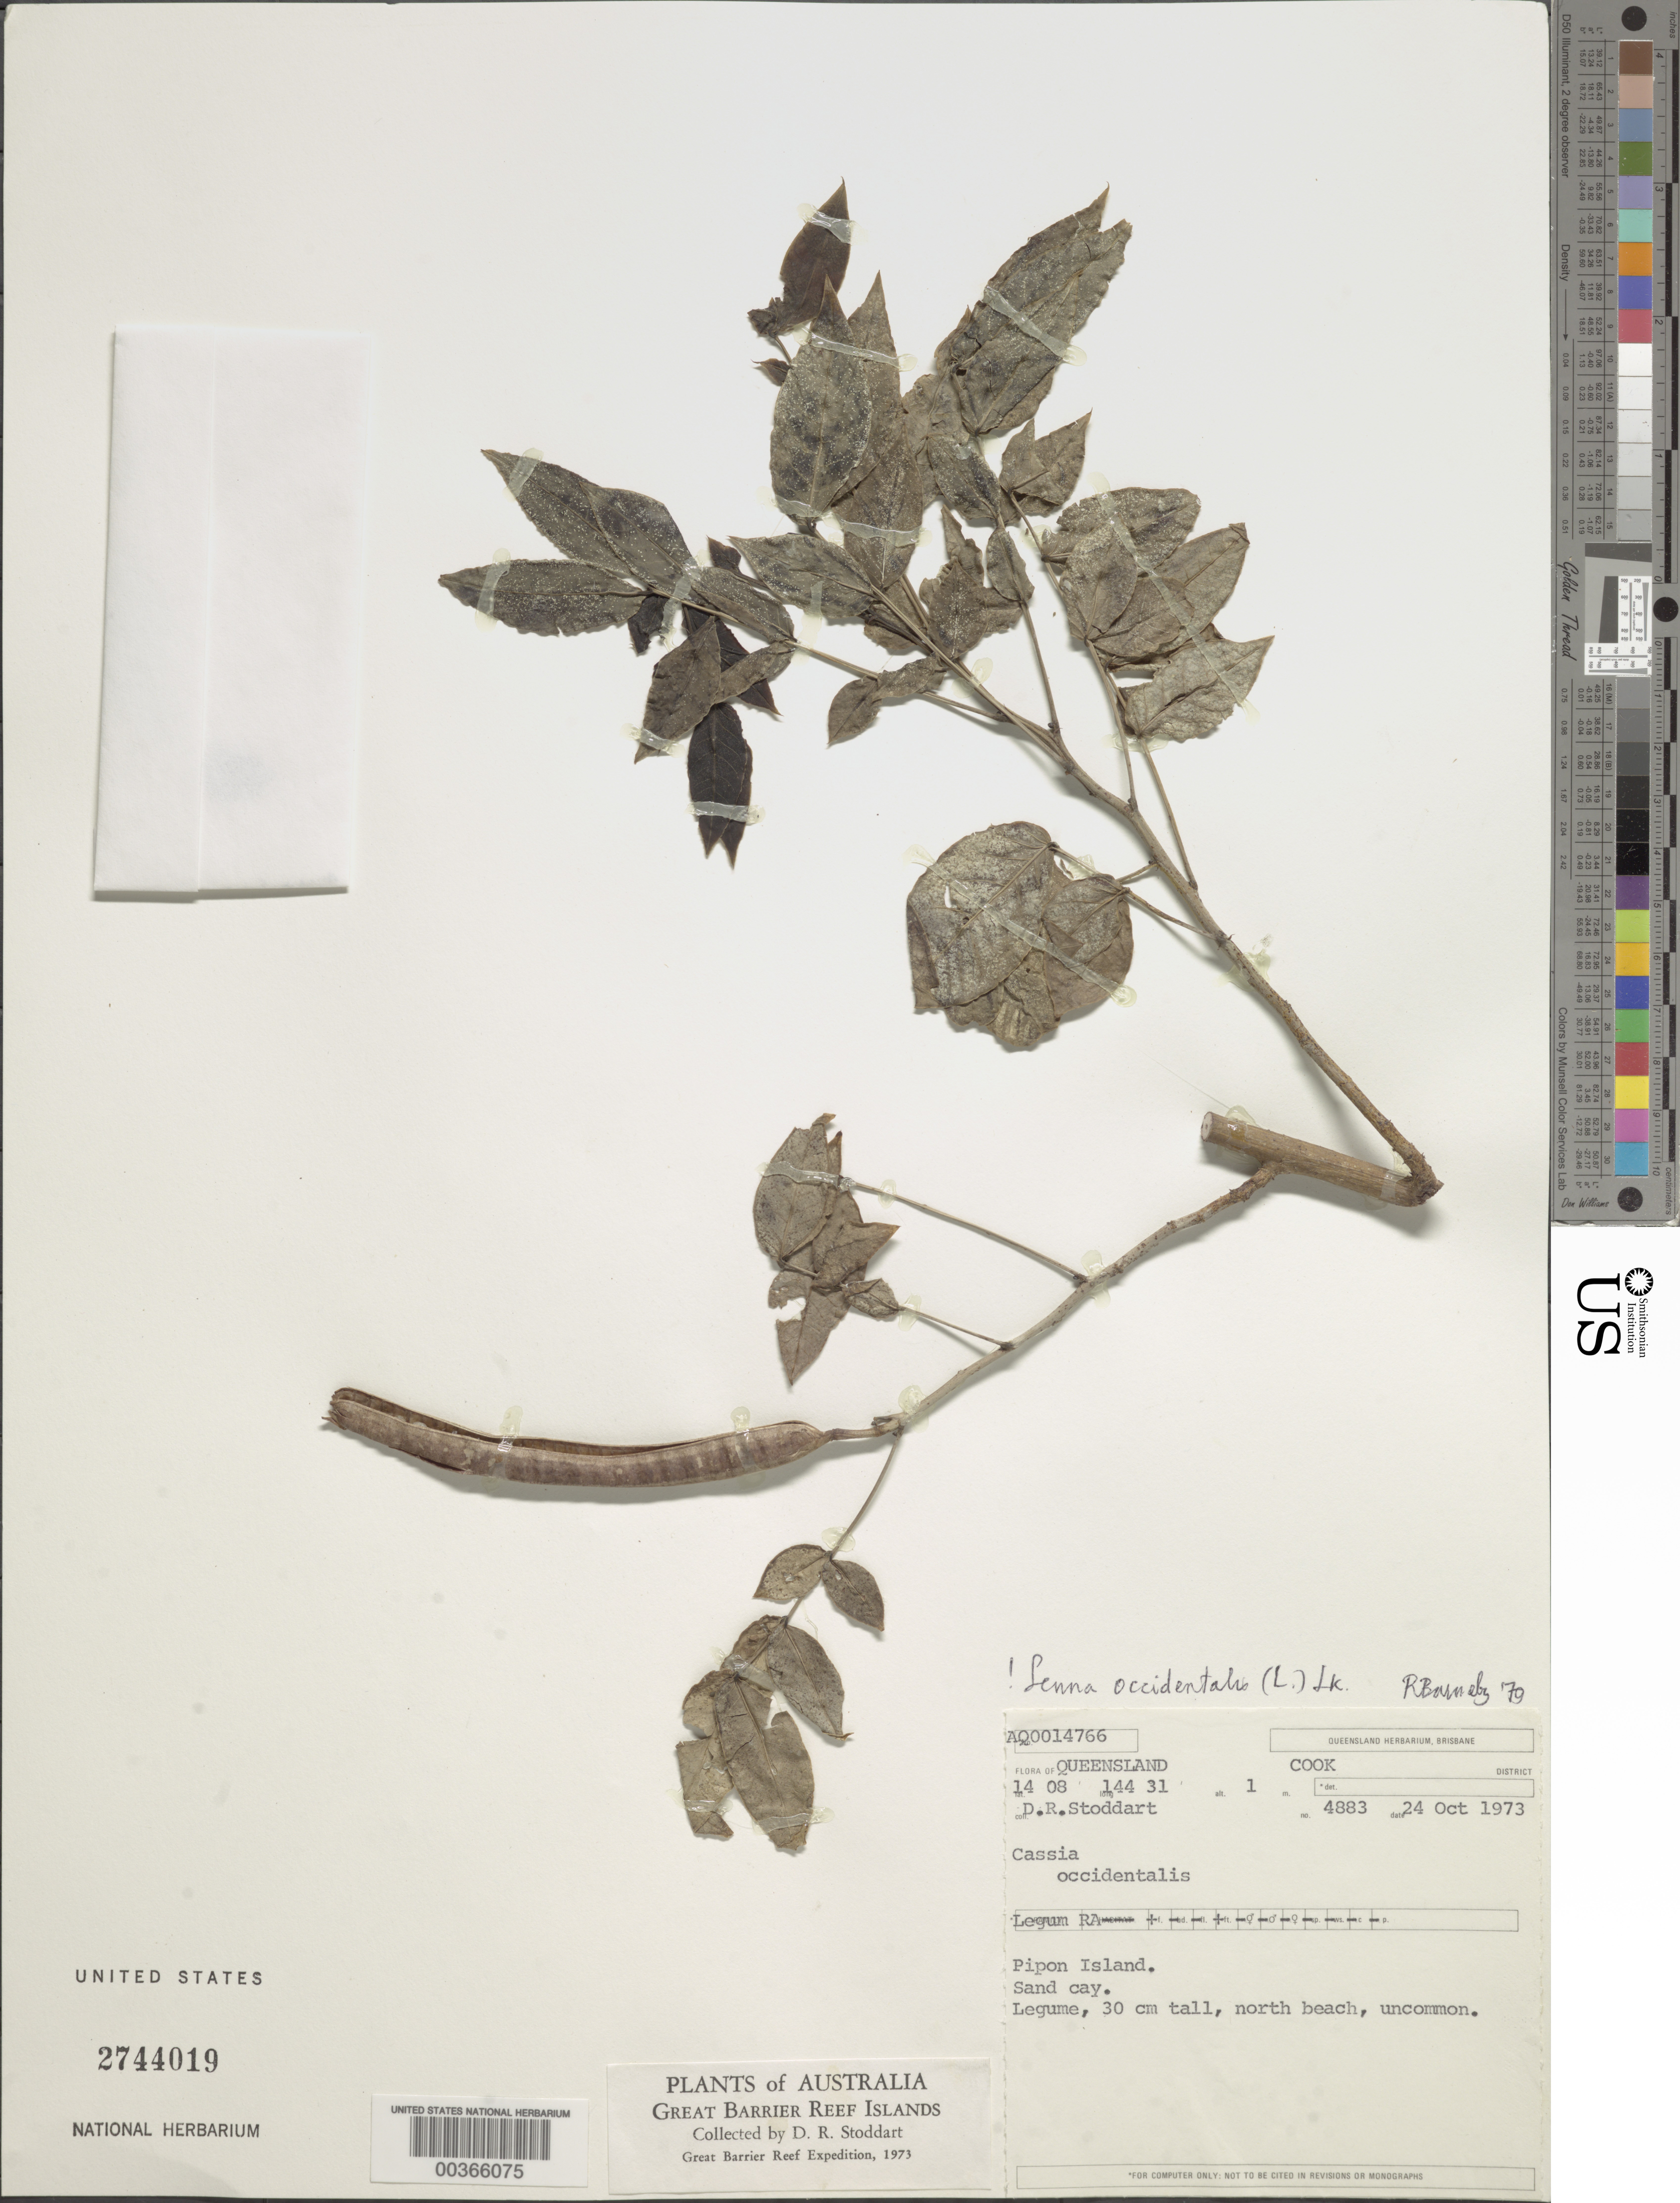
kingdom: Plantae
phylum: Tracheophyta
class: Magnoliopsida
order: Fabales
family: Fabaceae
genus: Senna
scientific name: Senna occidentalis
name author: (L.) Link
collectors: D. R. Stoddart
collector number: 4883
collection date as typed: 24 Oct 1973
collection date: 1973-10-24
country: Australia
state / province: Queensland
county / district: Cook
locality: Pipon i.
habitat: Sand cay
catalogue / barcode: US 2744019